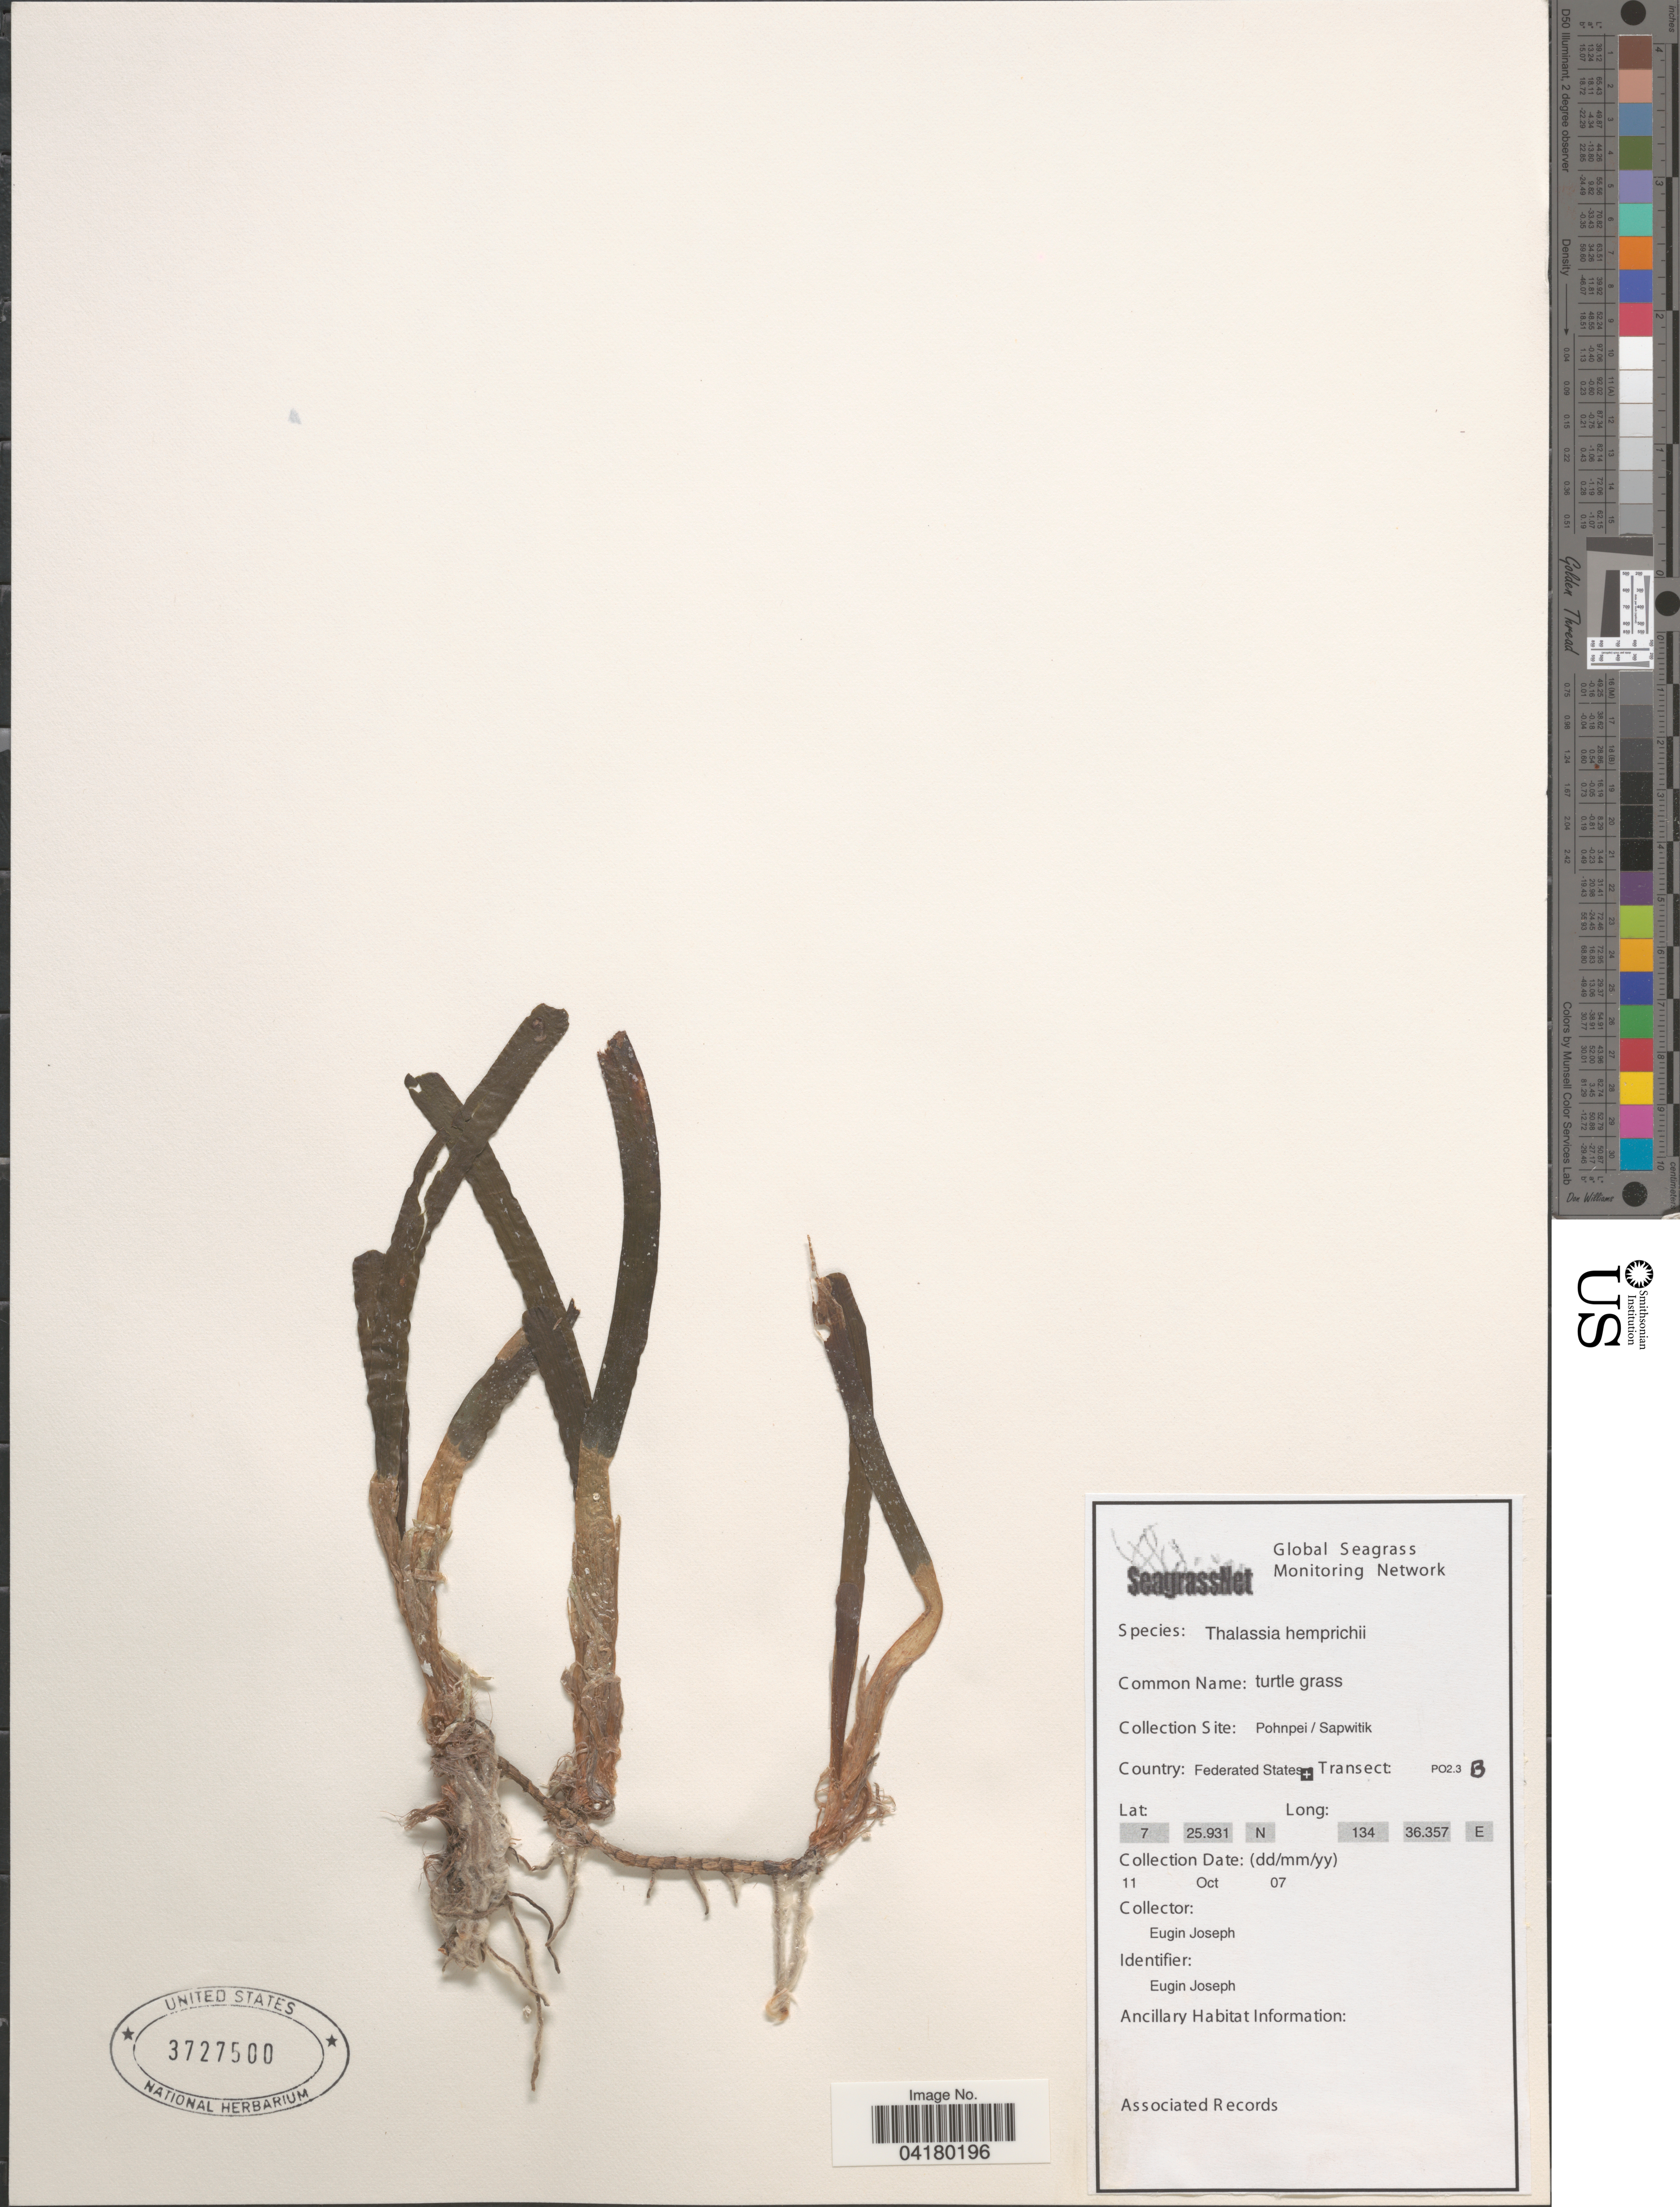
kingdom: Plantae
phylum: Tracheophyta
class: Liliopsida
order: Alismatales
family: Hydrocharitaceae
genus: Thalassia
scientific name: Thalassia hemprichii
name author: Asch.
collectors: E. Joseph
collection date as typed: Transcribed d/m/y: 11/10/7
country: Micronesia, Federated States of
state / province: Pohnpei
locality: Sapwitik. Federated States. Transect: PO2.3 B.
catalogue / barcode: US 3727500